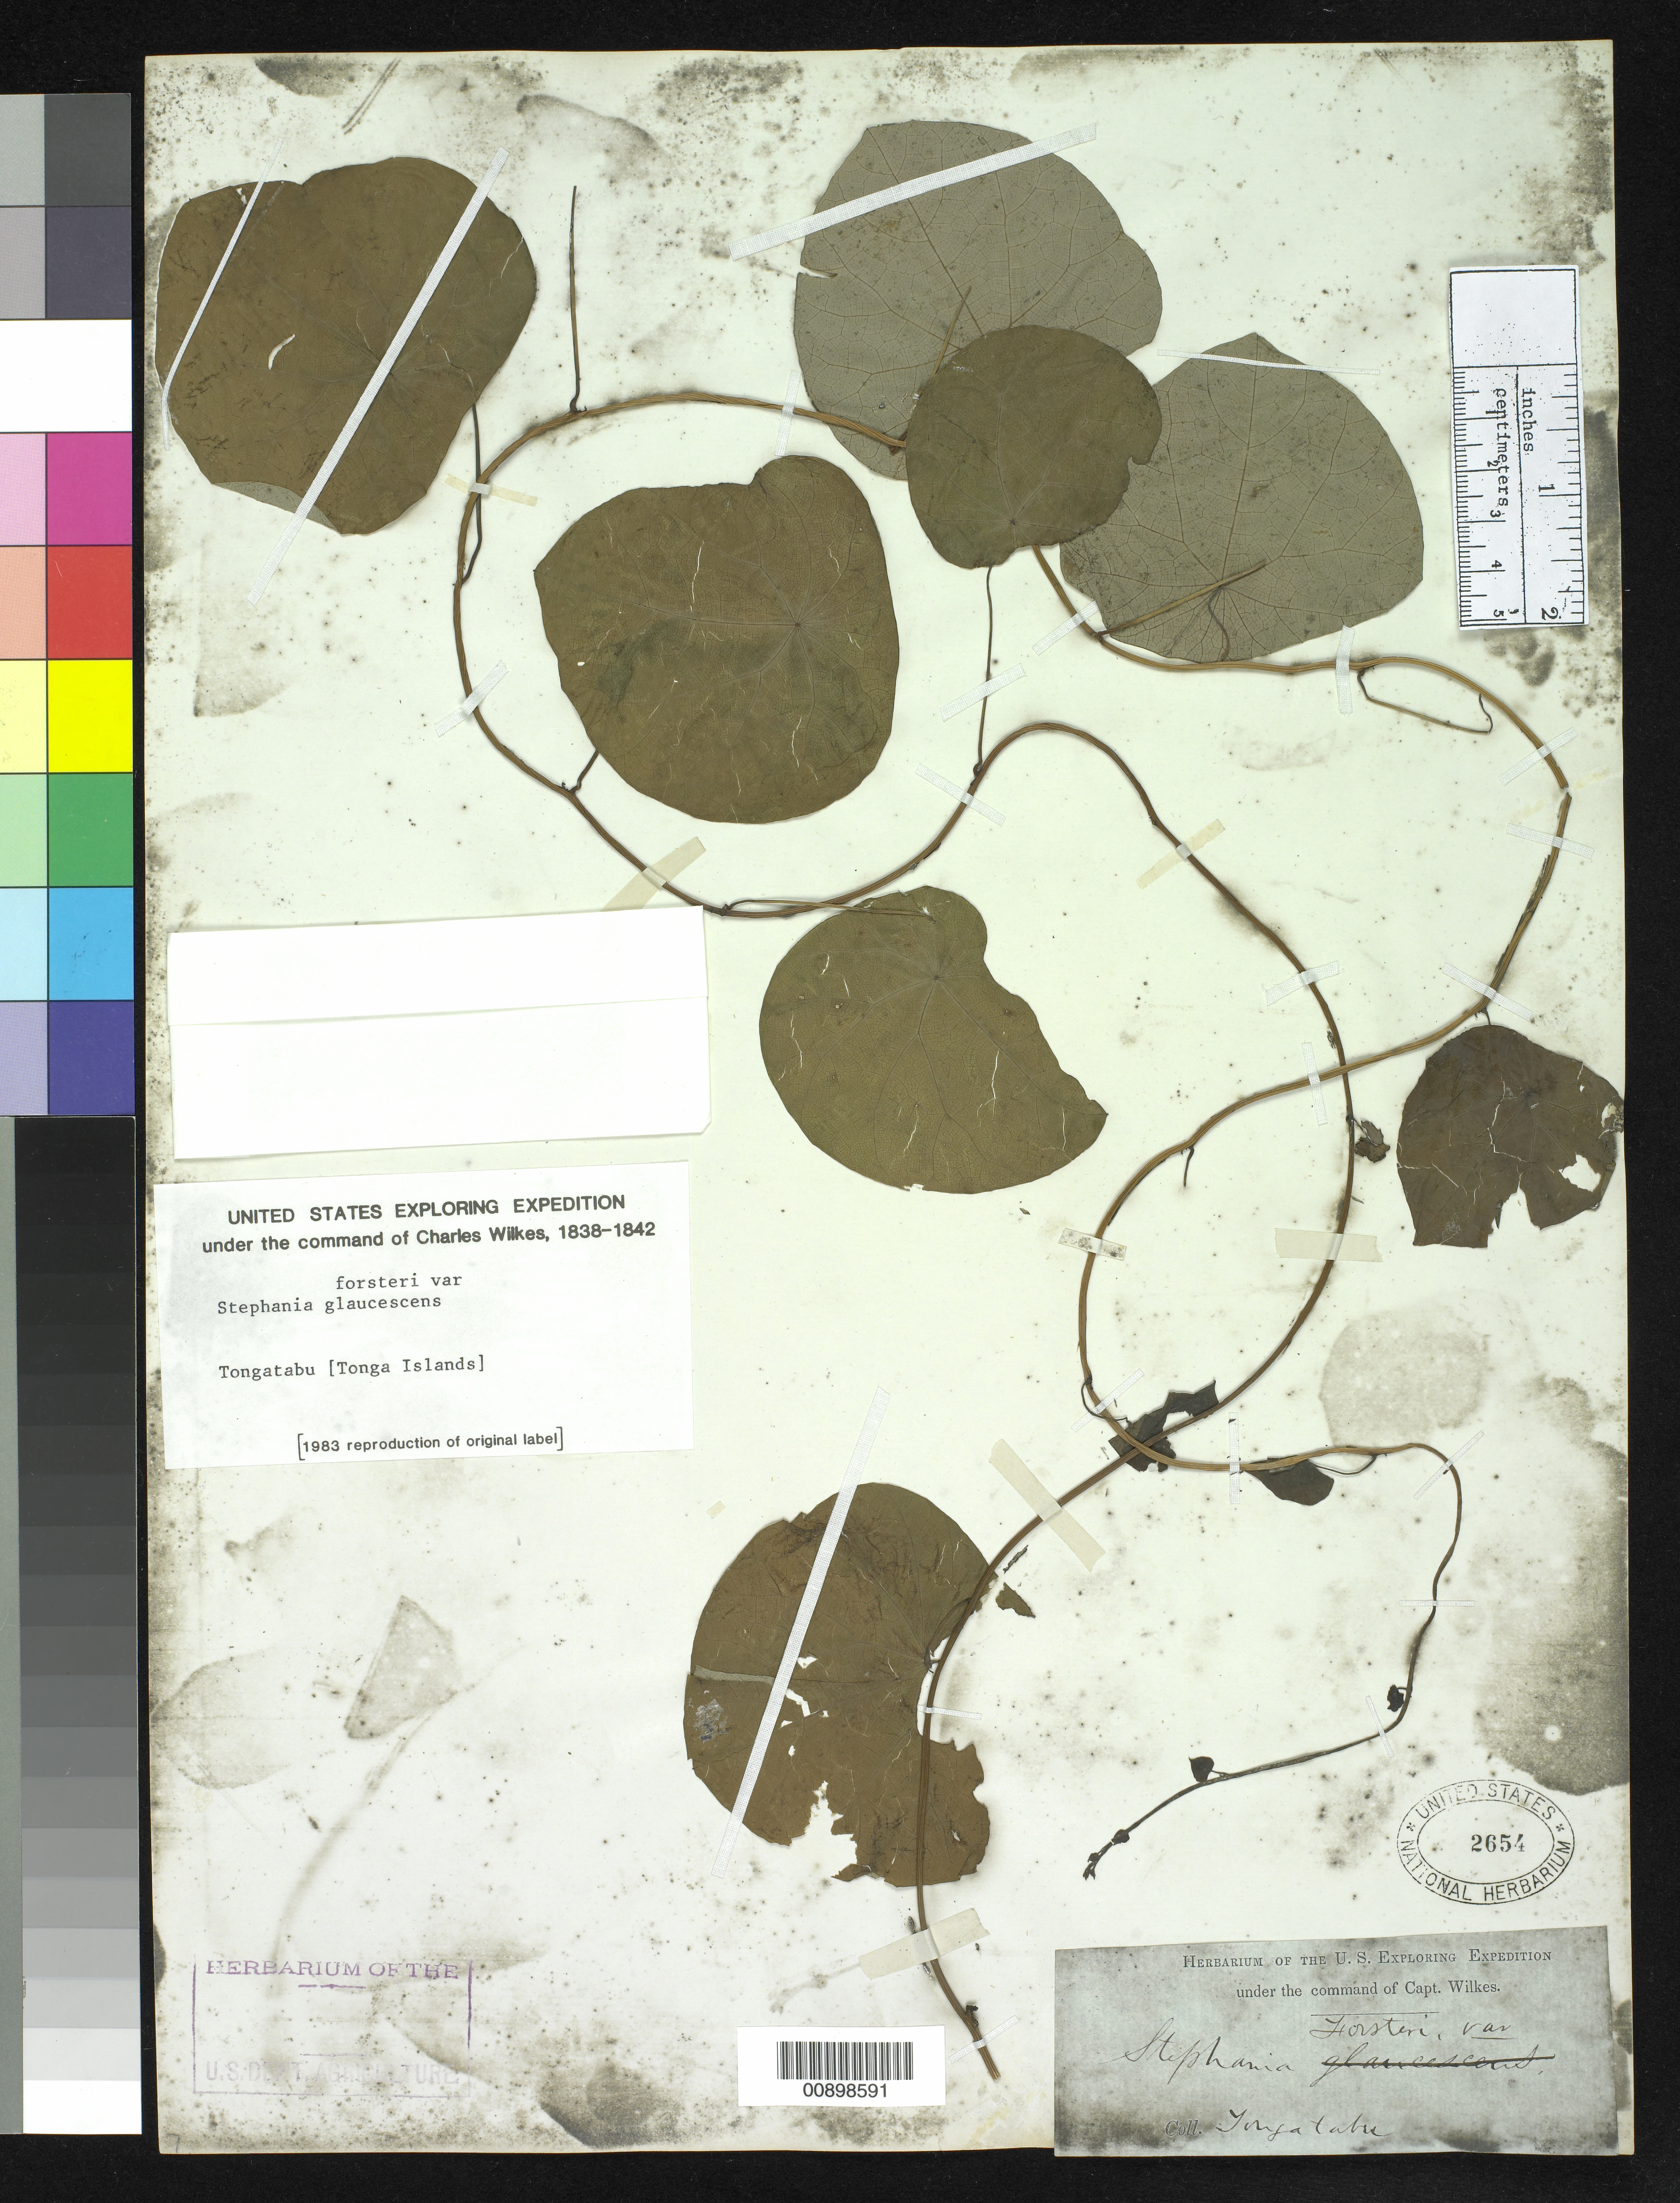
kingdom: Plantae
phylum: Tracheophyta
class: Magnoliopsida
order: Ranunculales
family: Menispermaceae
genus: Stephania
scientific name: Stephania forsteri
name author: (DC.) A. Gray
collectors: Wilkes Explor. Exped.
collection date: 1838/1842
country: Tonga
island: Tongatapu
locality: Tongatabu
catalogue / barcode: US 2654